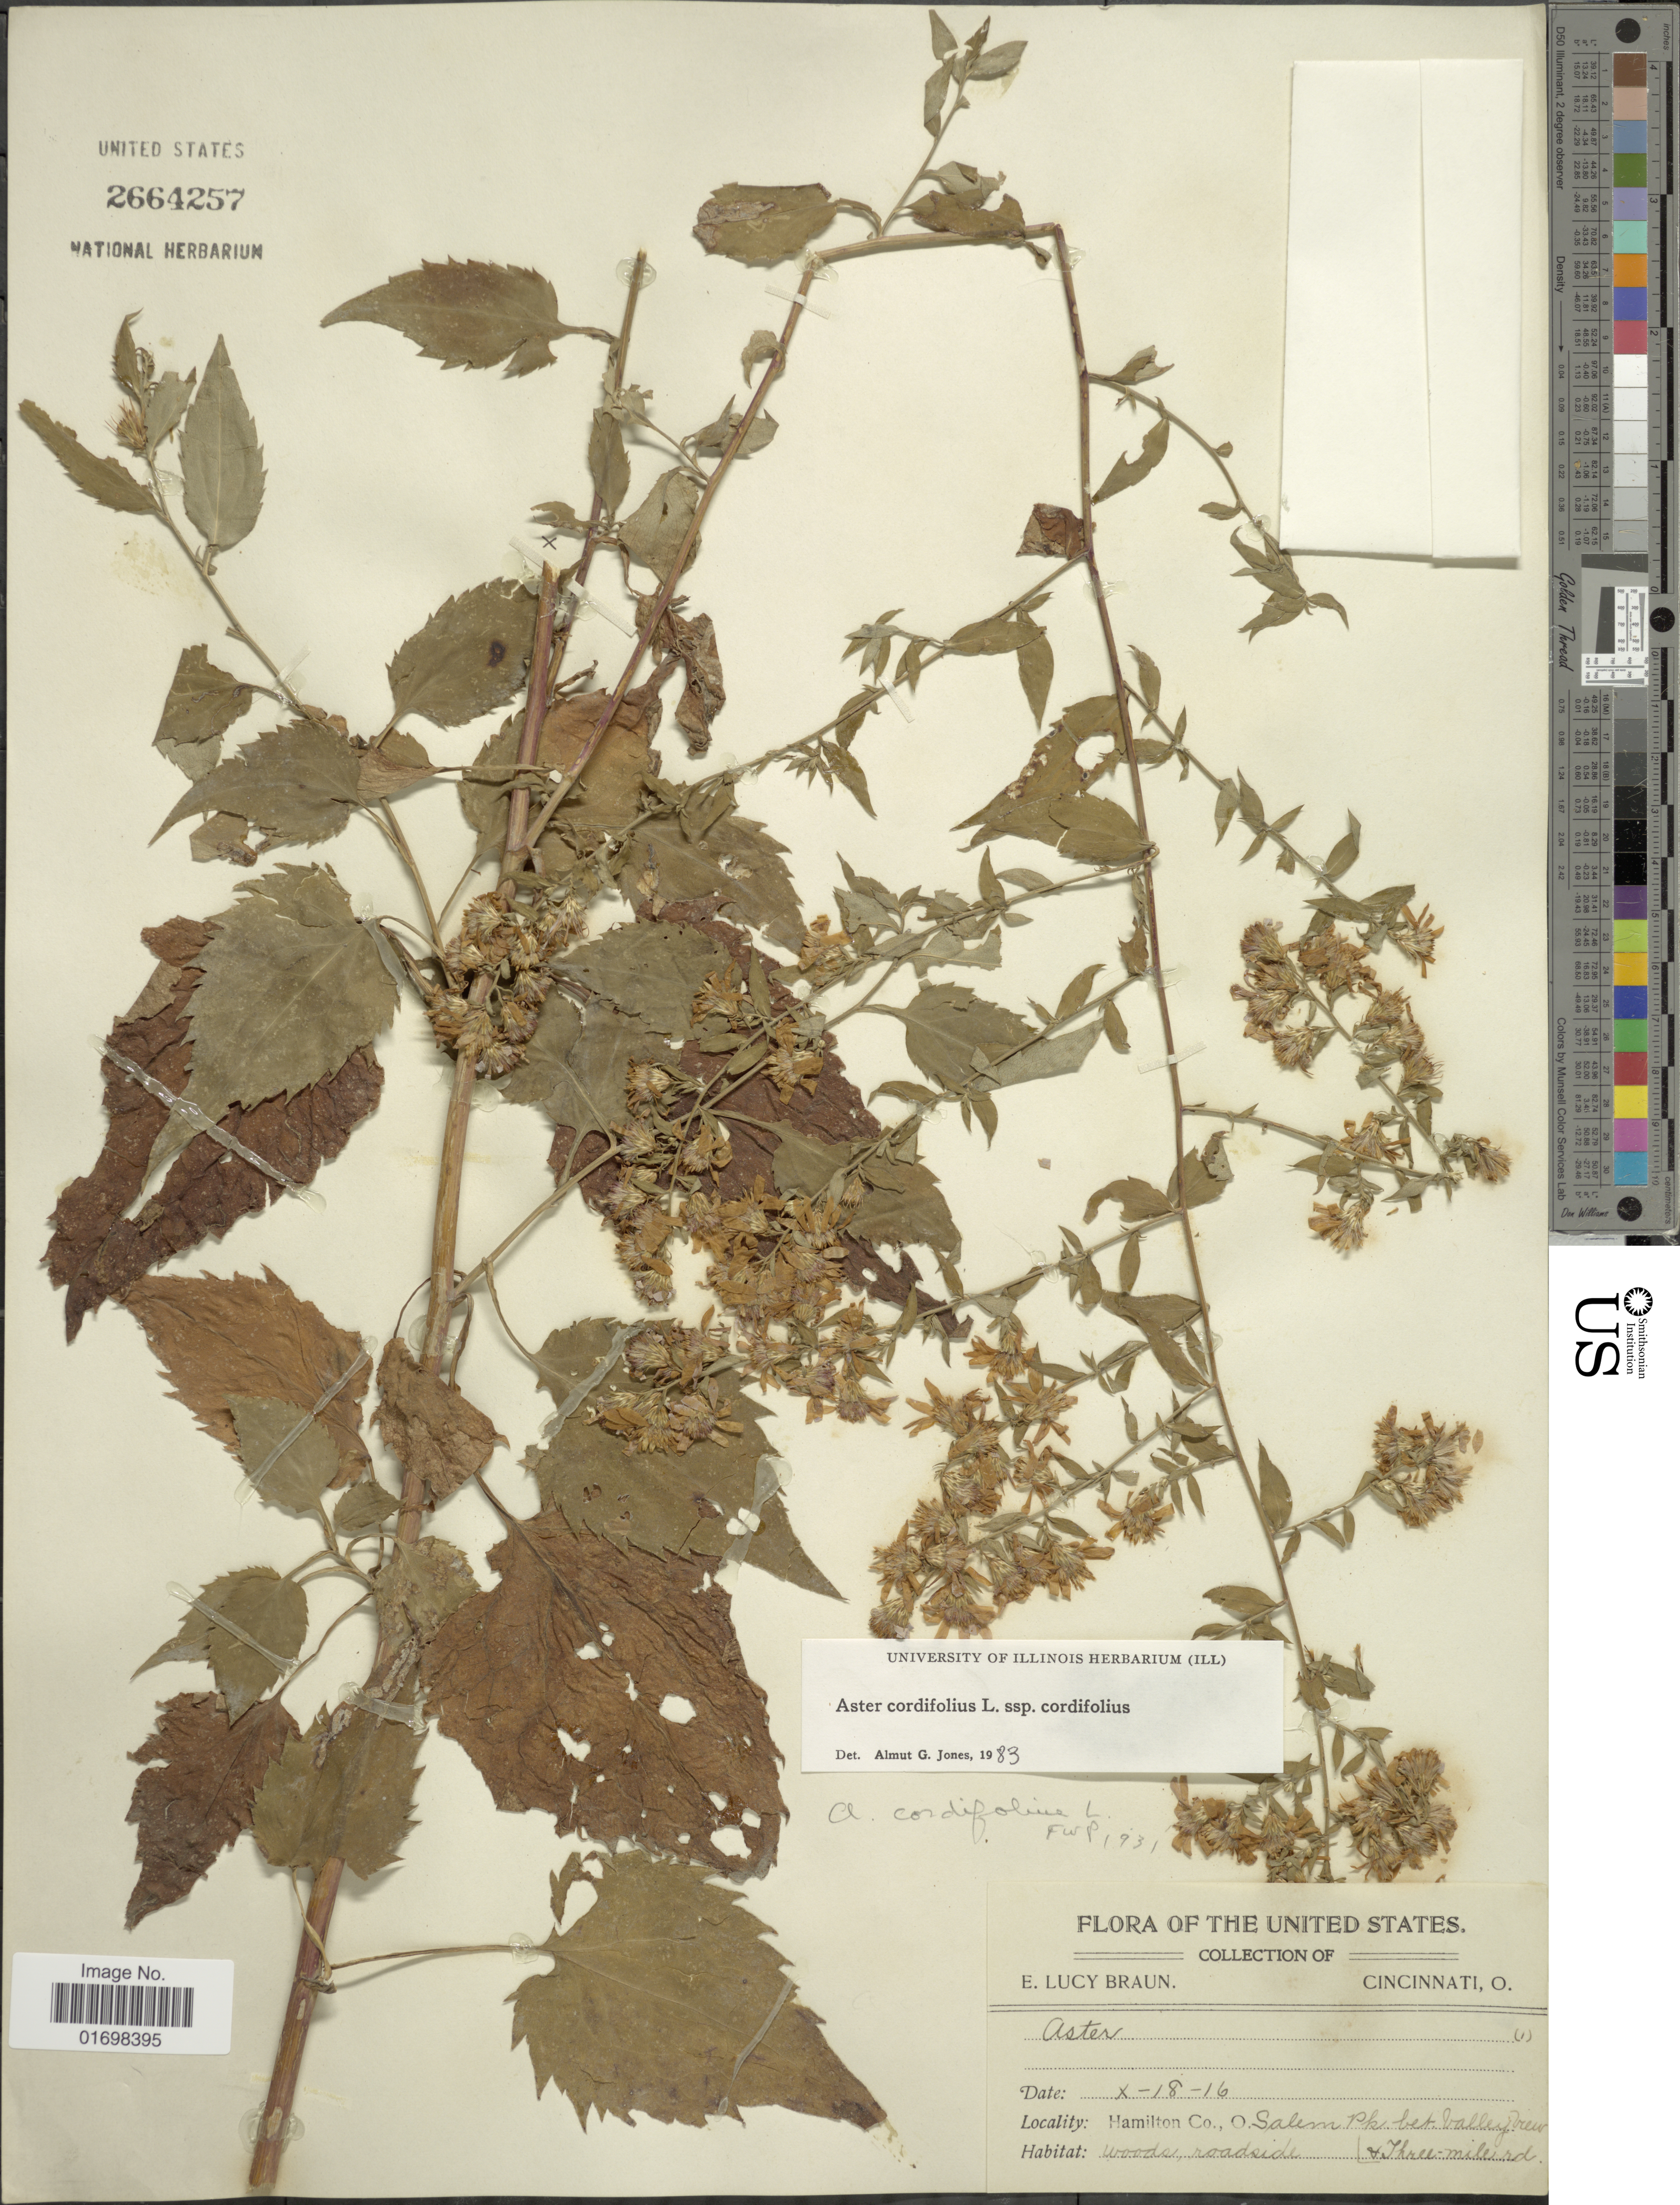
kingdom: Plantae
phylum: Tracheophyta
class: Magnoliopsida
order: Asterales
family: Asteraceae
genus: Symphyotrichum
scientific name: Symphyotrichum cordifolium var. cordifolium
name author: (L.) G.L. Nesom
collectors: E. L. Braun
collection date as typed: Transcribed d/m/y: 18/10/16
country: United States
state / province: Ohio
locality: Hamilton Co.,O Salem Pk, bet Valley View & Three mile rd.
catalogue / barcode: US 2664257